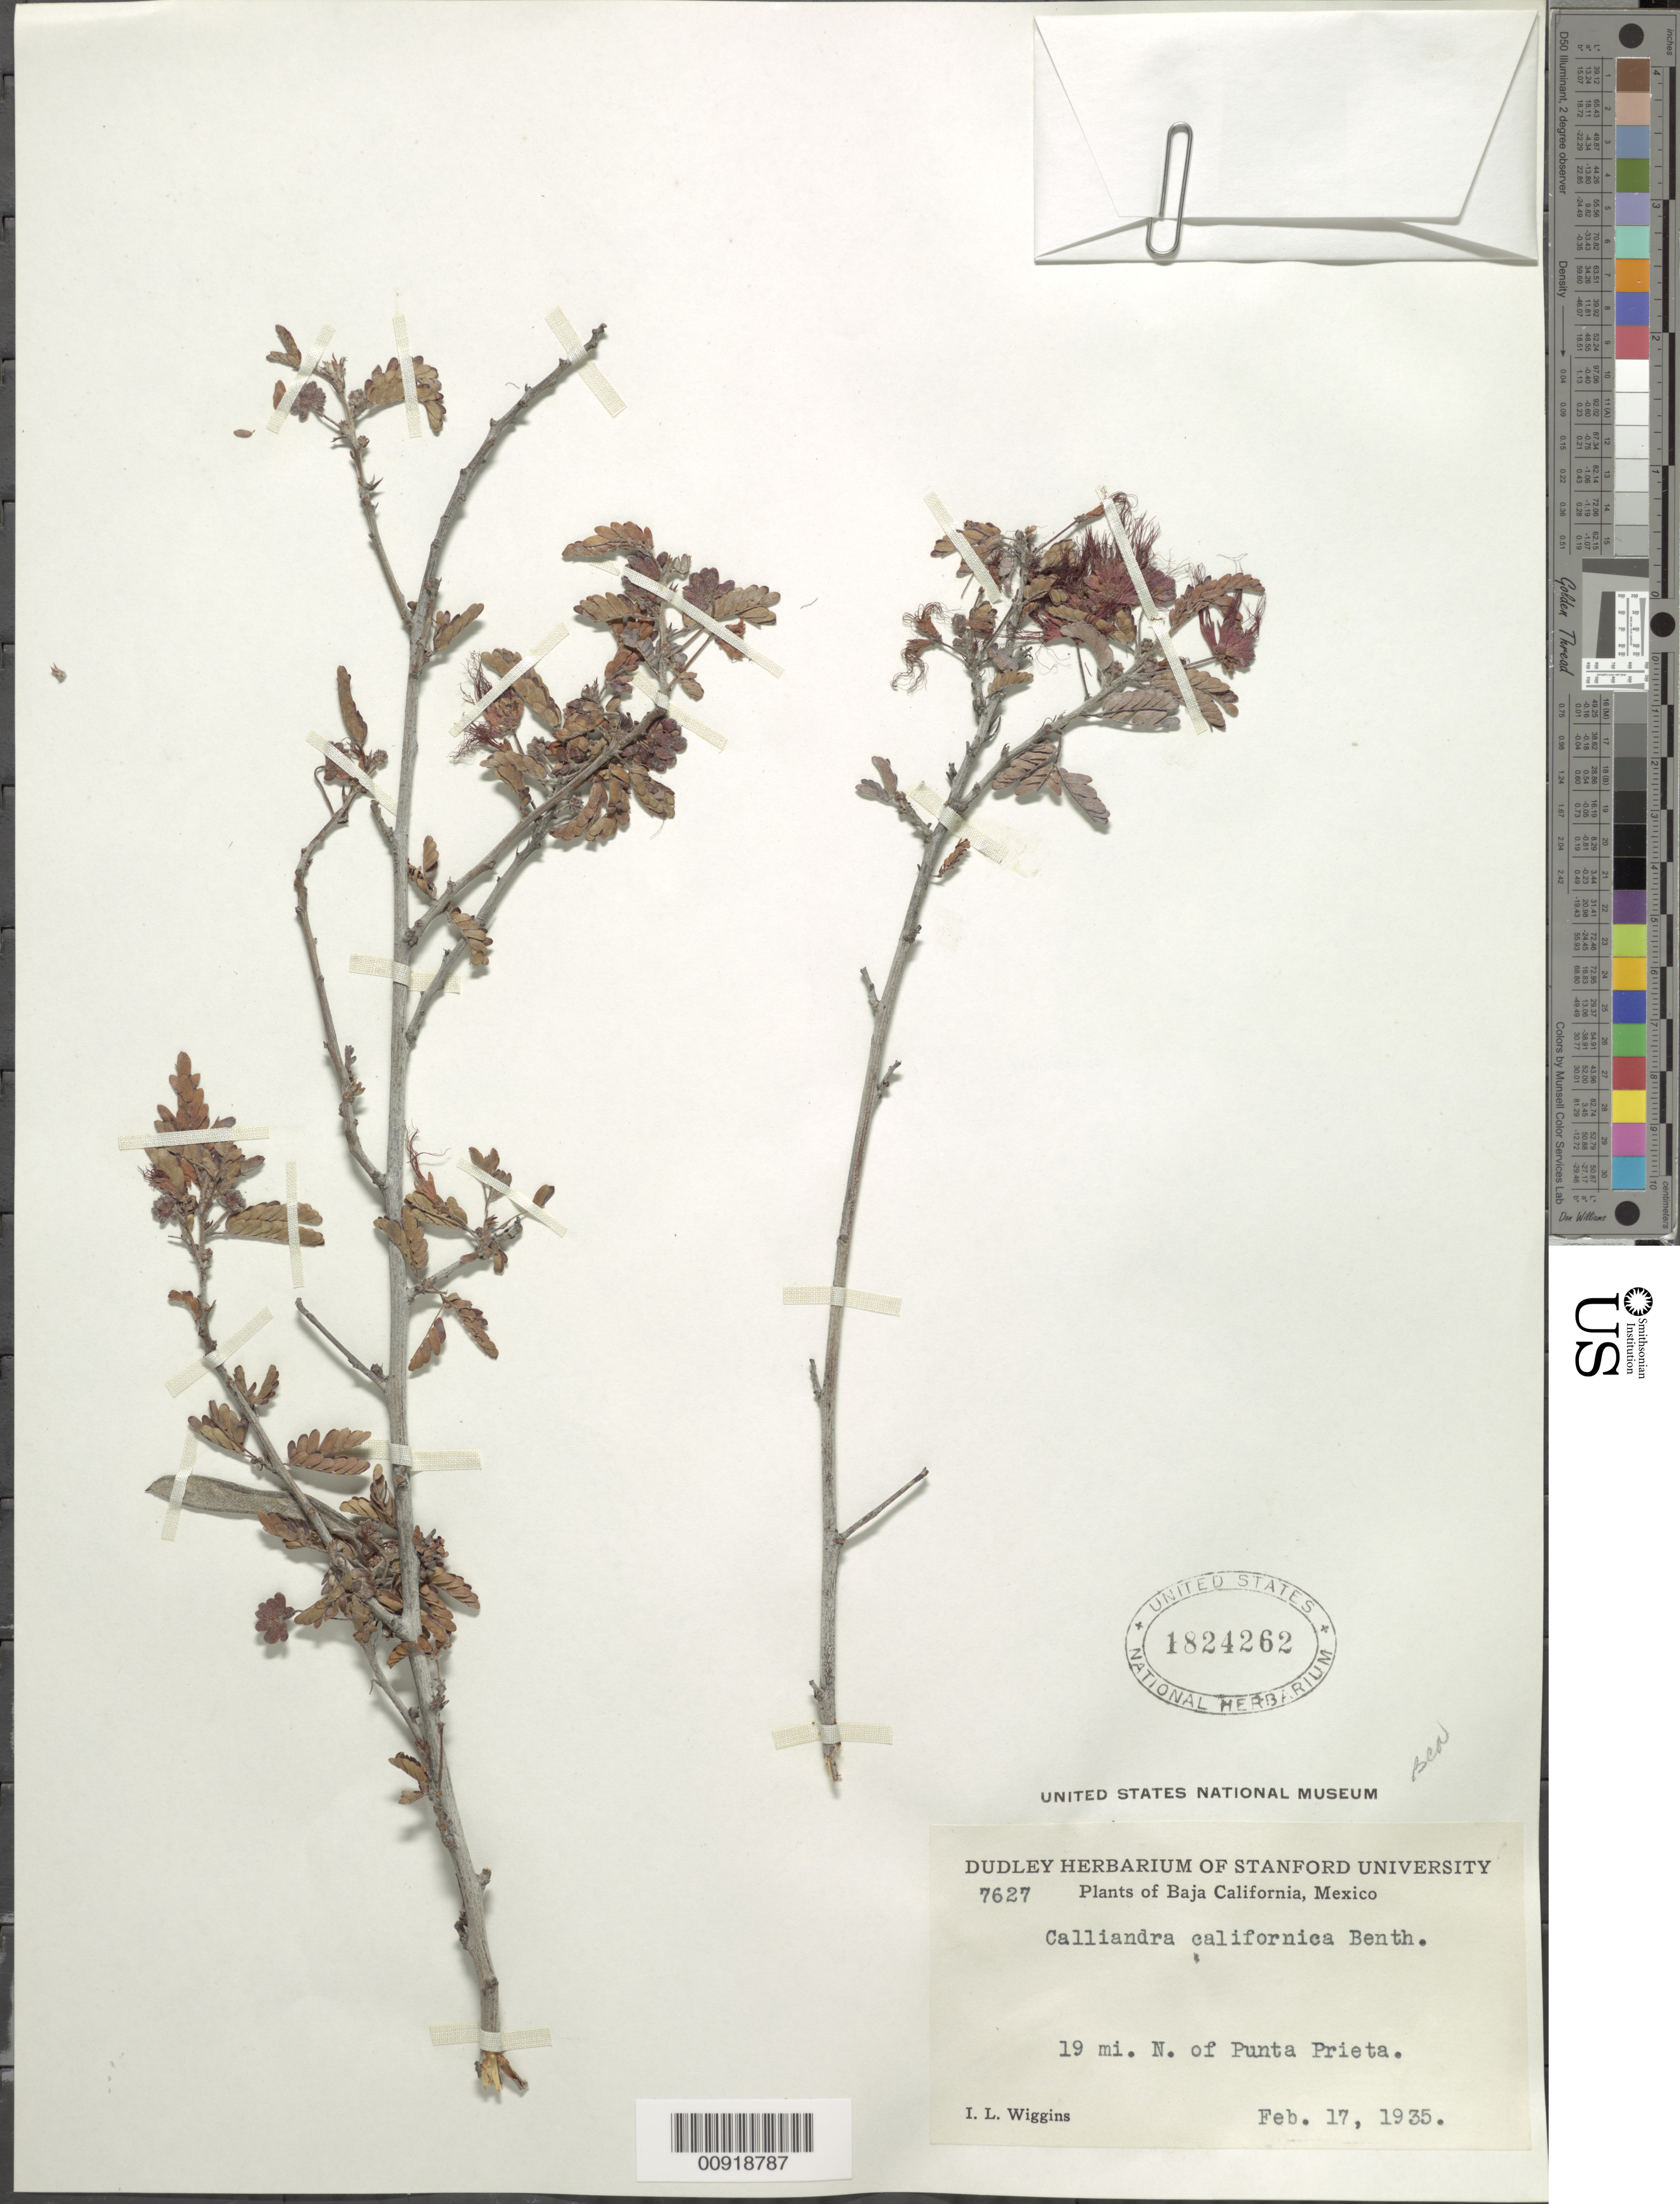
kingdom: Plantae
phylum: Tracheophyta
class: Magnoliopsida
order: Fabales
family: Fabaceae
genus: Calliandra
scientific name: Calliandra californica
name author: Benth.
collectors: I. L. Wiggins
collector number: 7627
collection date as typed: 17 Feb 1935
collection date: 1935-02-17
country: Mexico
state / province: Baja California Norte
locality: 19 mi. N of Punta Prieta.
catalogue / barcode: US 1824262